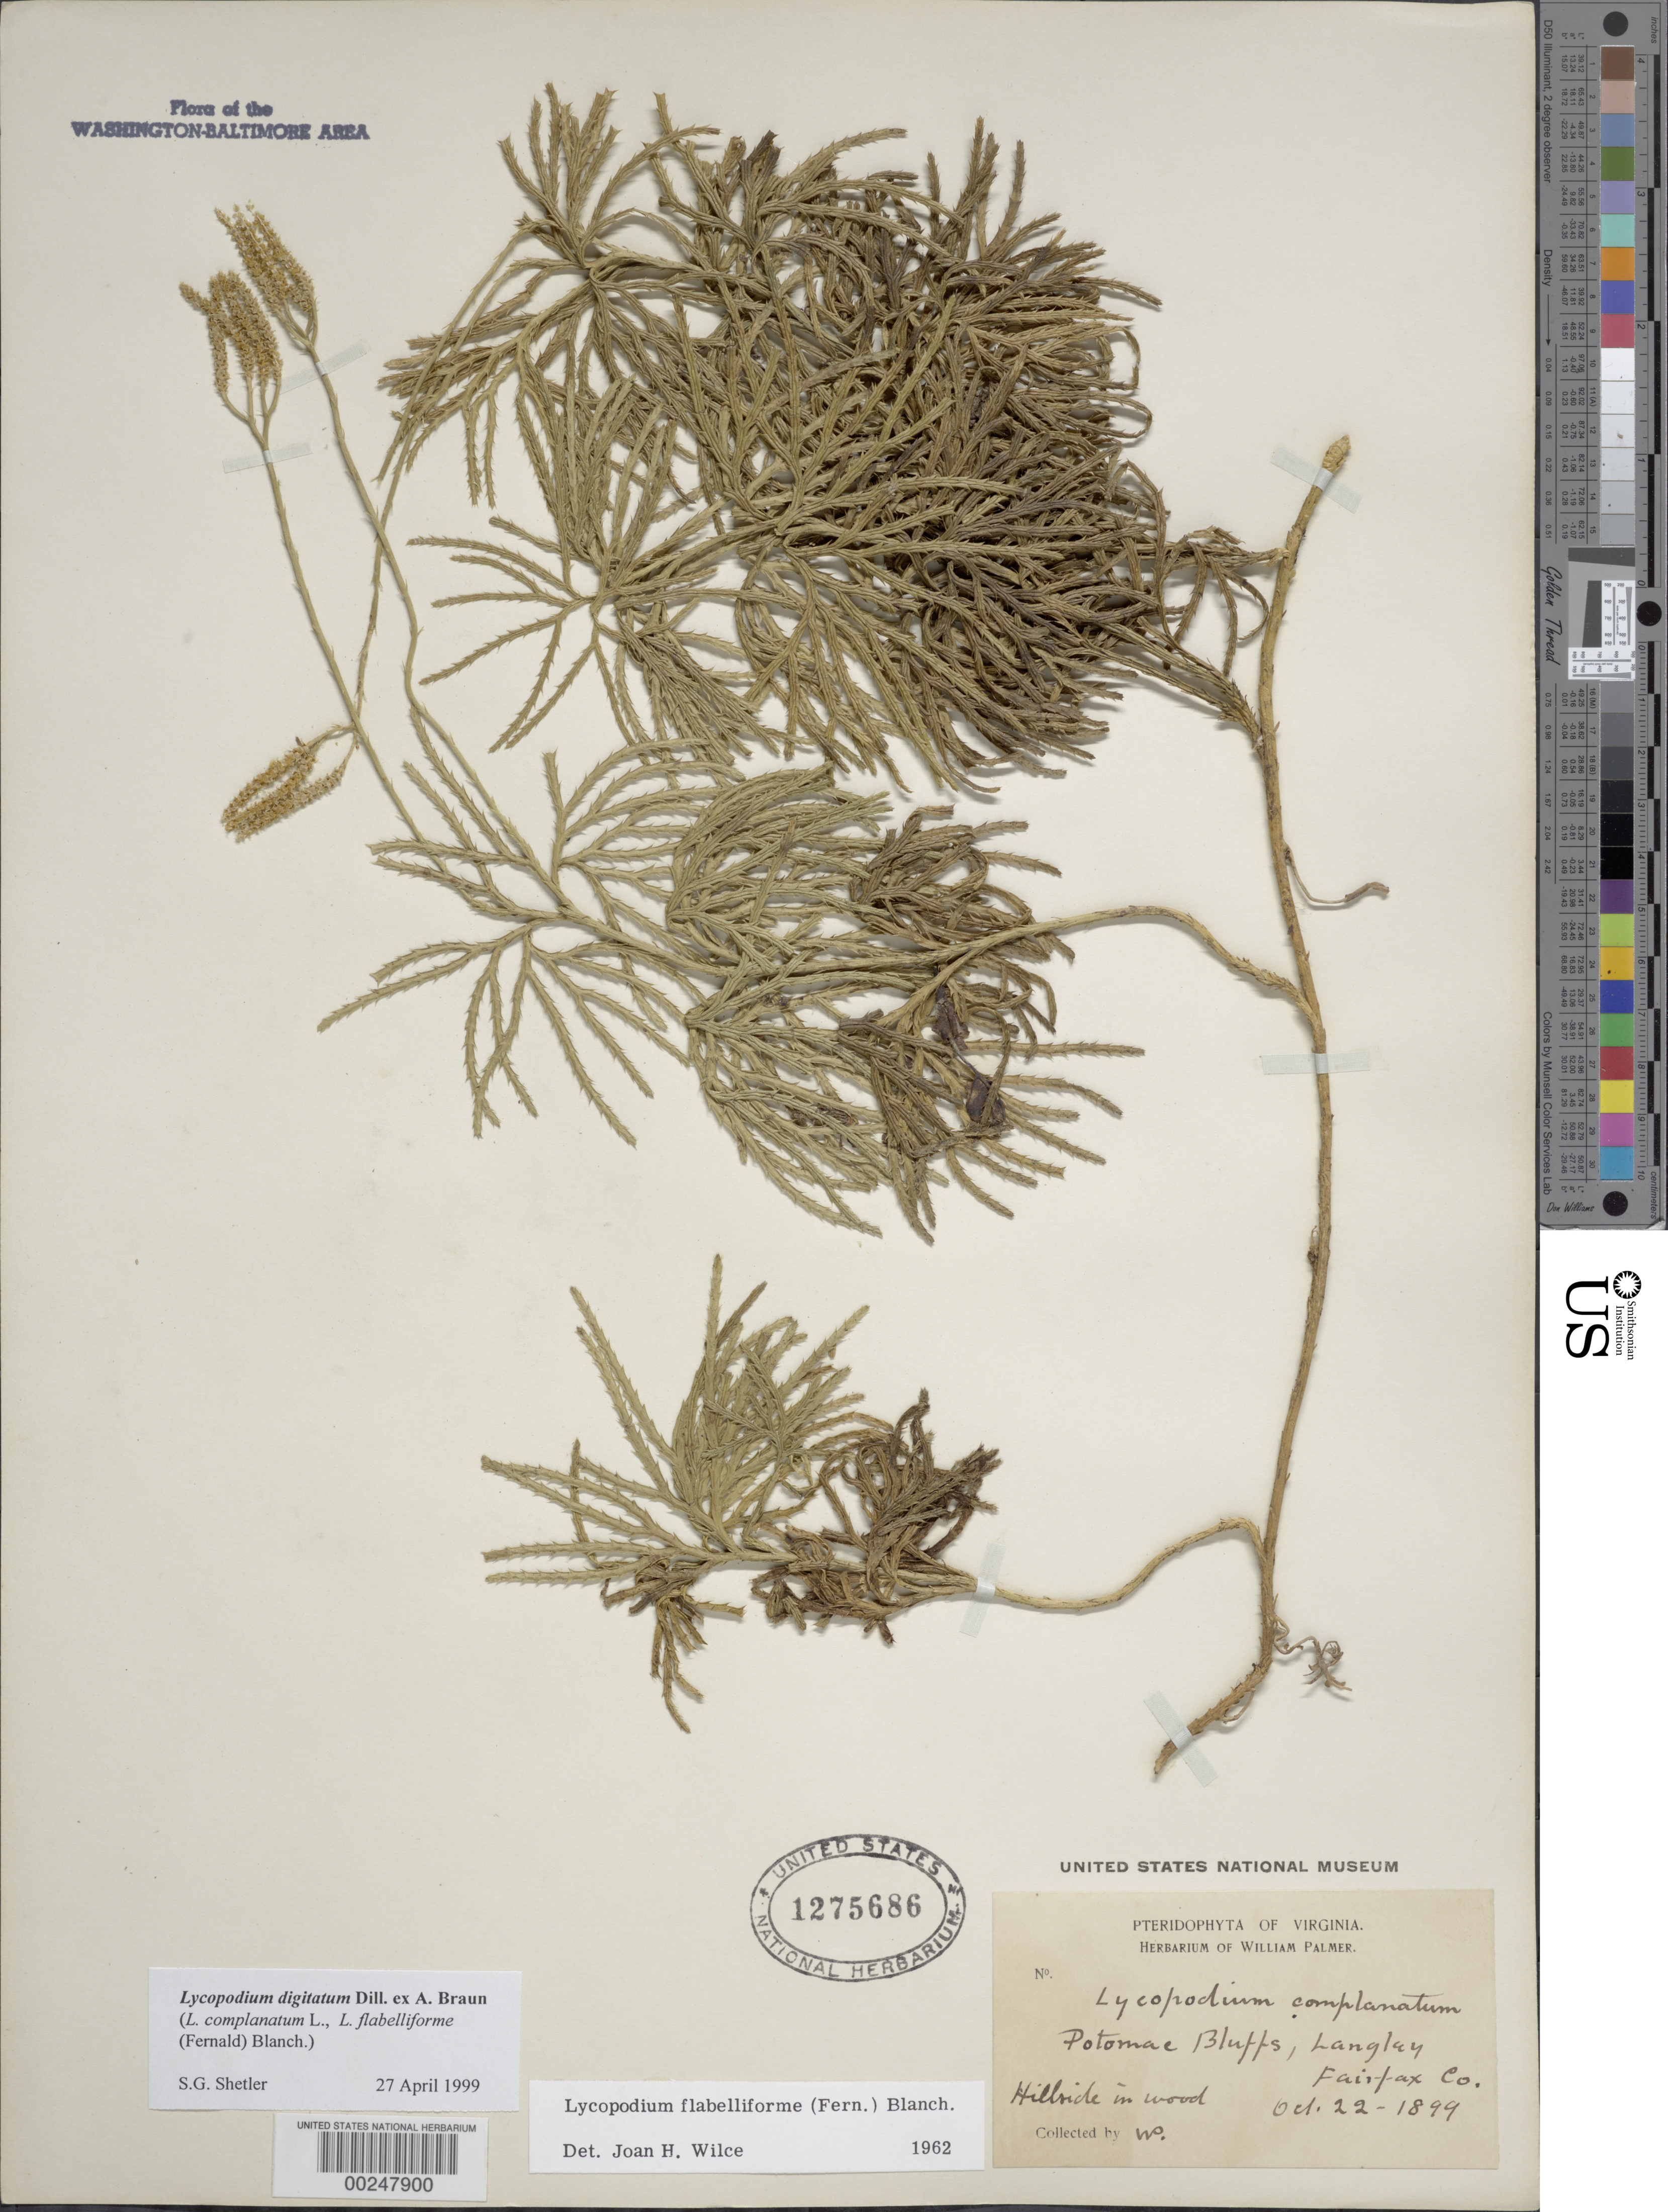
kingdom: Plantae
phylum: Tracheophyta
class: Lycopodiopsida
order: Lycopodiales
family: Lycopodiaceae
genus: Diphasiastrum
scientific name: Diphasiastrum digitatum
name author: (Dill. ex A. Braun) Holub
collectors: W. Palmer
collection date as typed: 22 Oct 1899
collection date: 1899-10-22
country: United States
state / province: Virginia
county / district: Fairfax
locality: Near Langley, Potomac Bluffs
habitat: Hillside in woods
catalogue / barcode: US 1275686